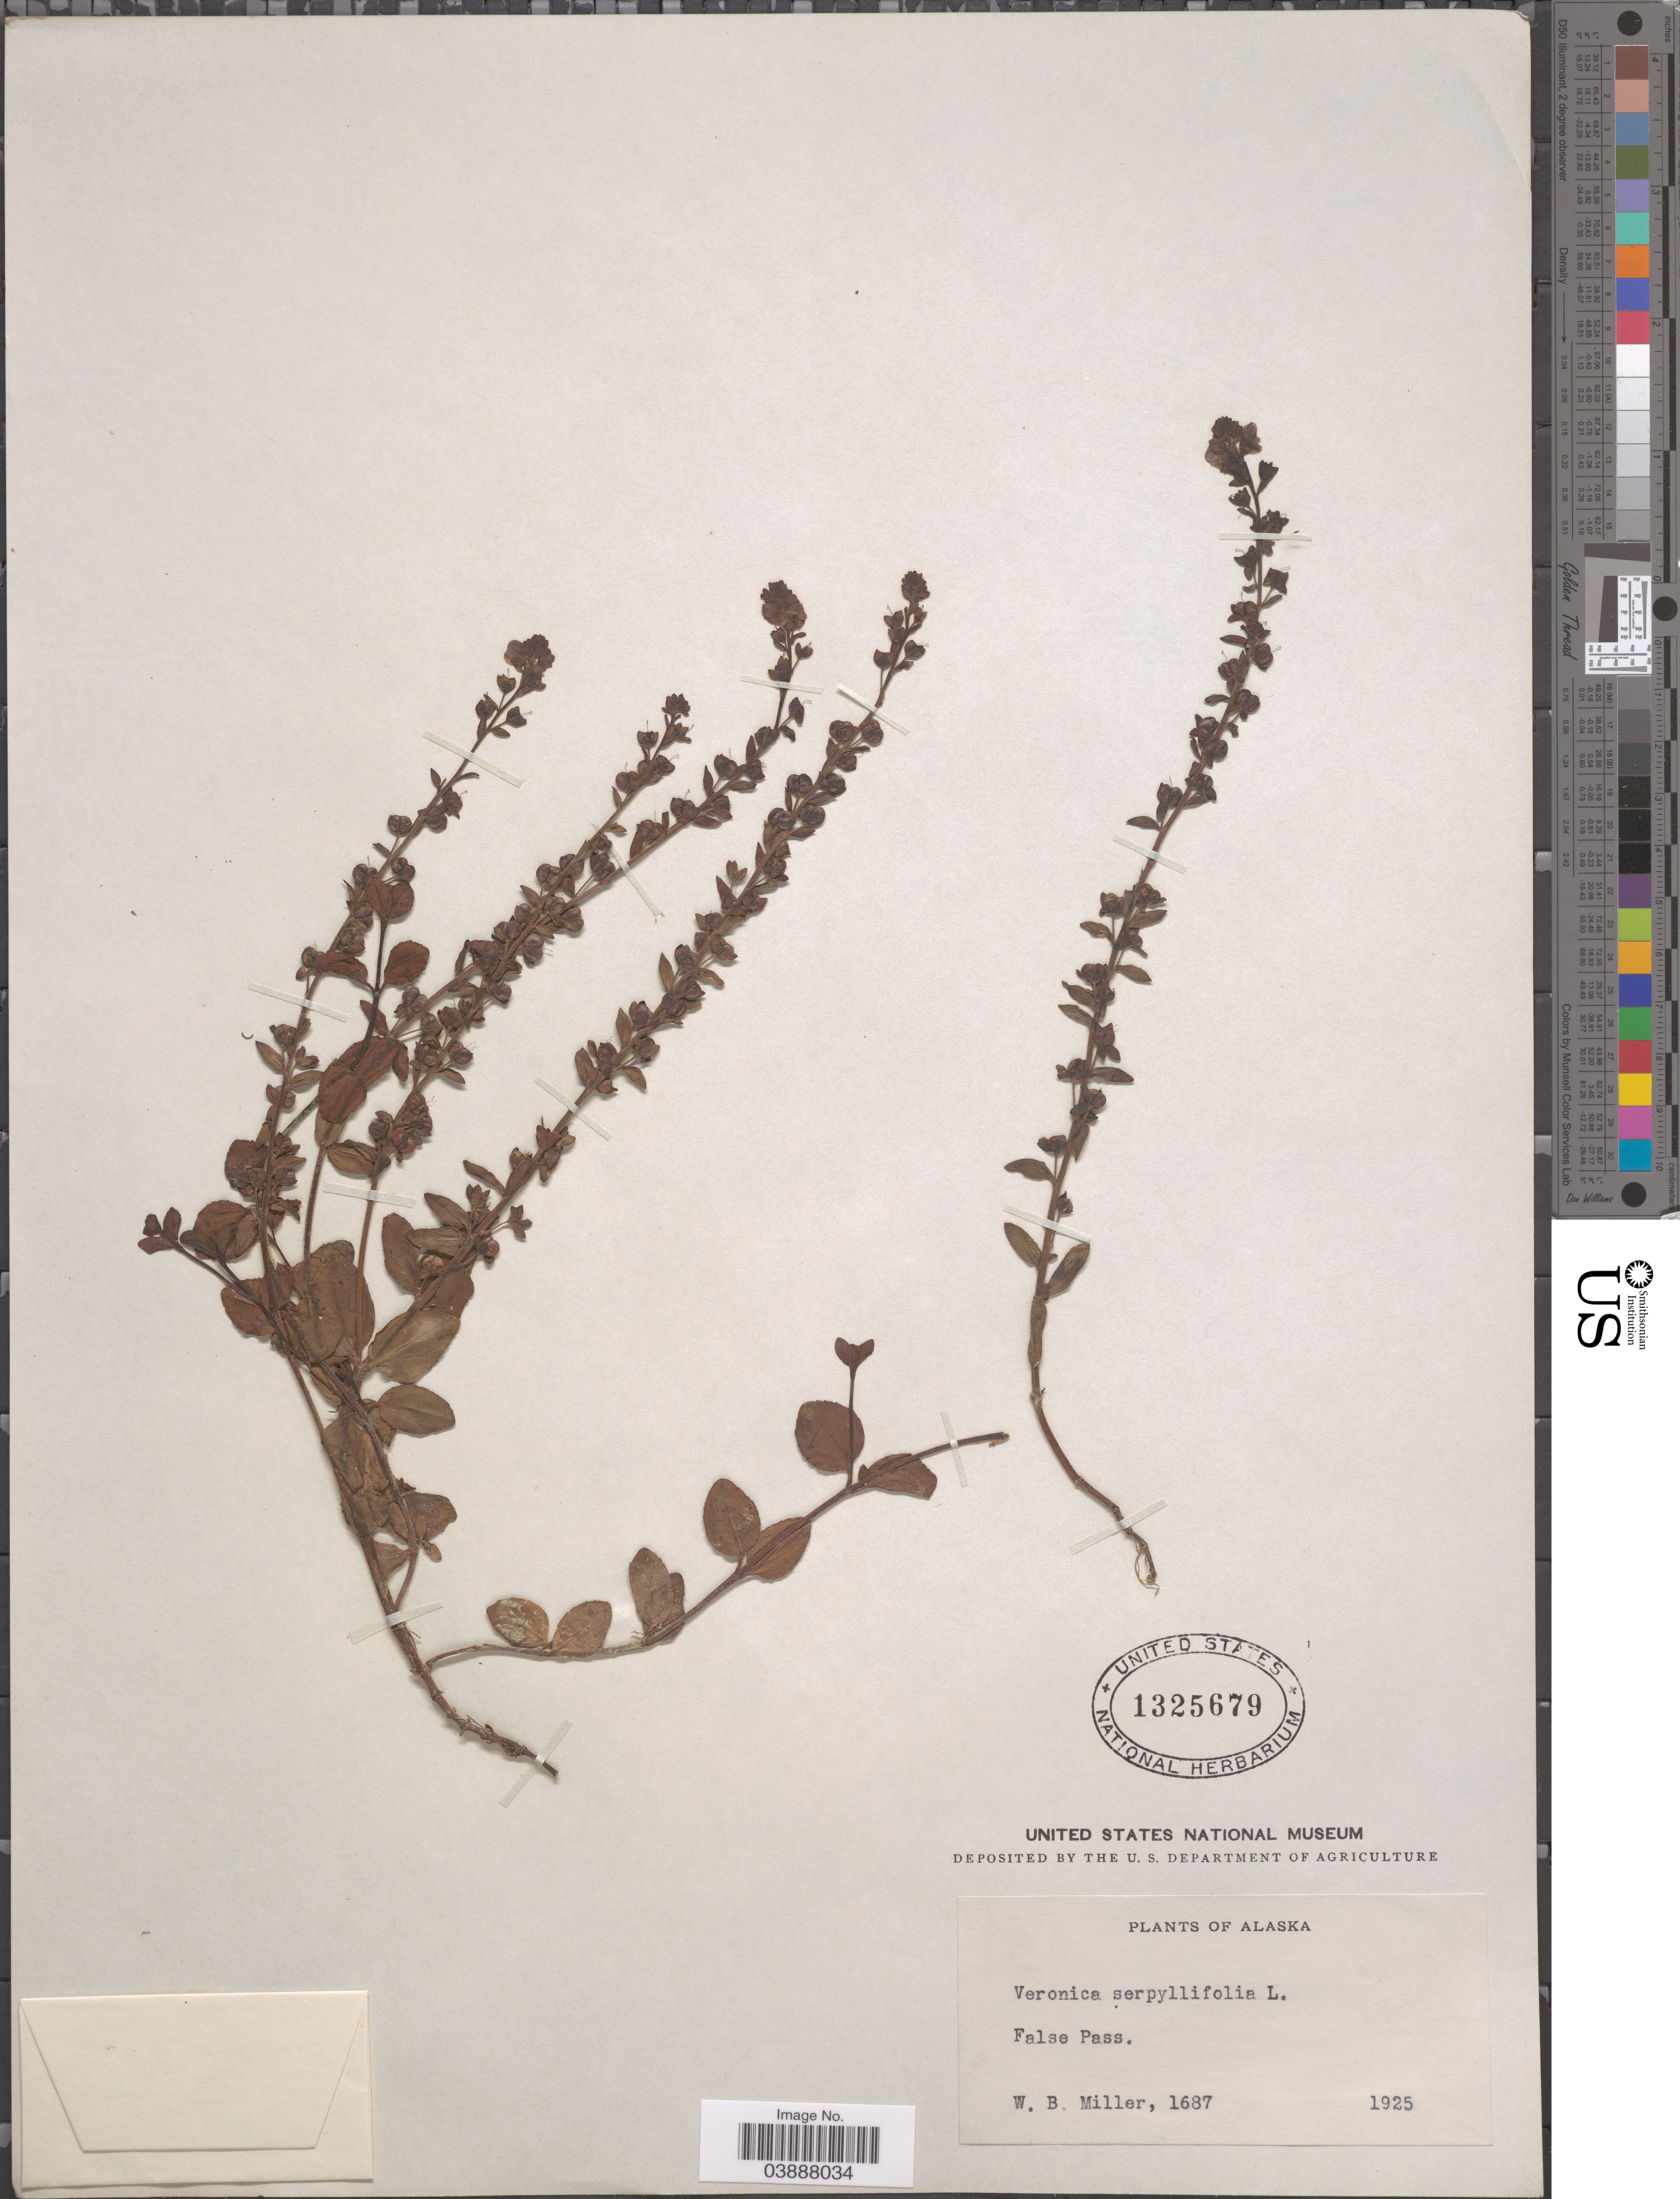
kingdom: Plantae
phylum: Tracheophyta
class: Magnoliopsida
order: Lamiales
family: Plantaginaceae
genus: Veronica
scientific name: Veronica serpyllifolia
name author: L.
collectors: W. Miller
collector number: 1687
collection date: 1925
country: United States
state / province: Alaska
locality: False Pass.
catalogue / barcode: US 1325679